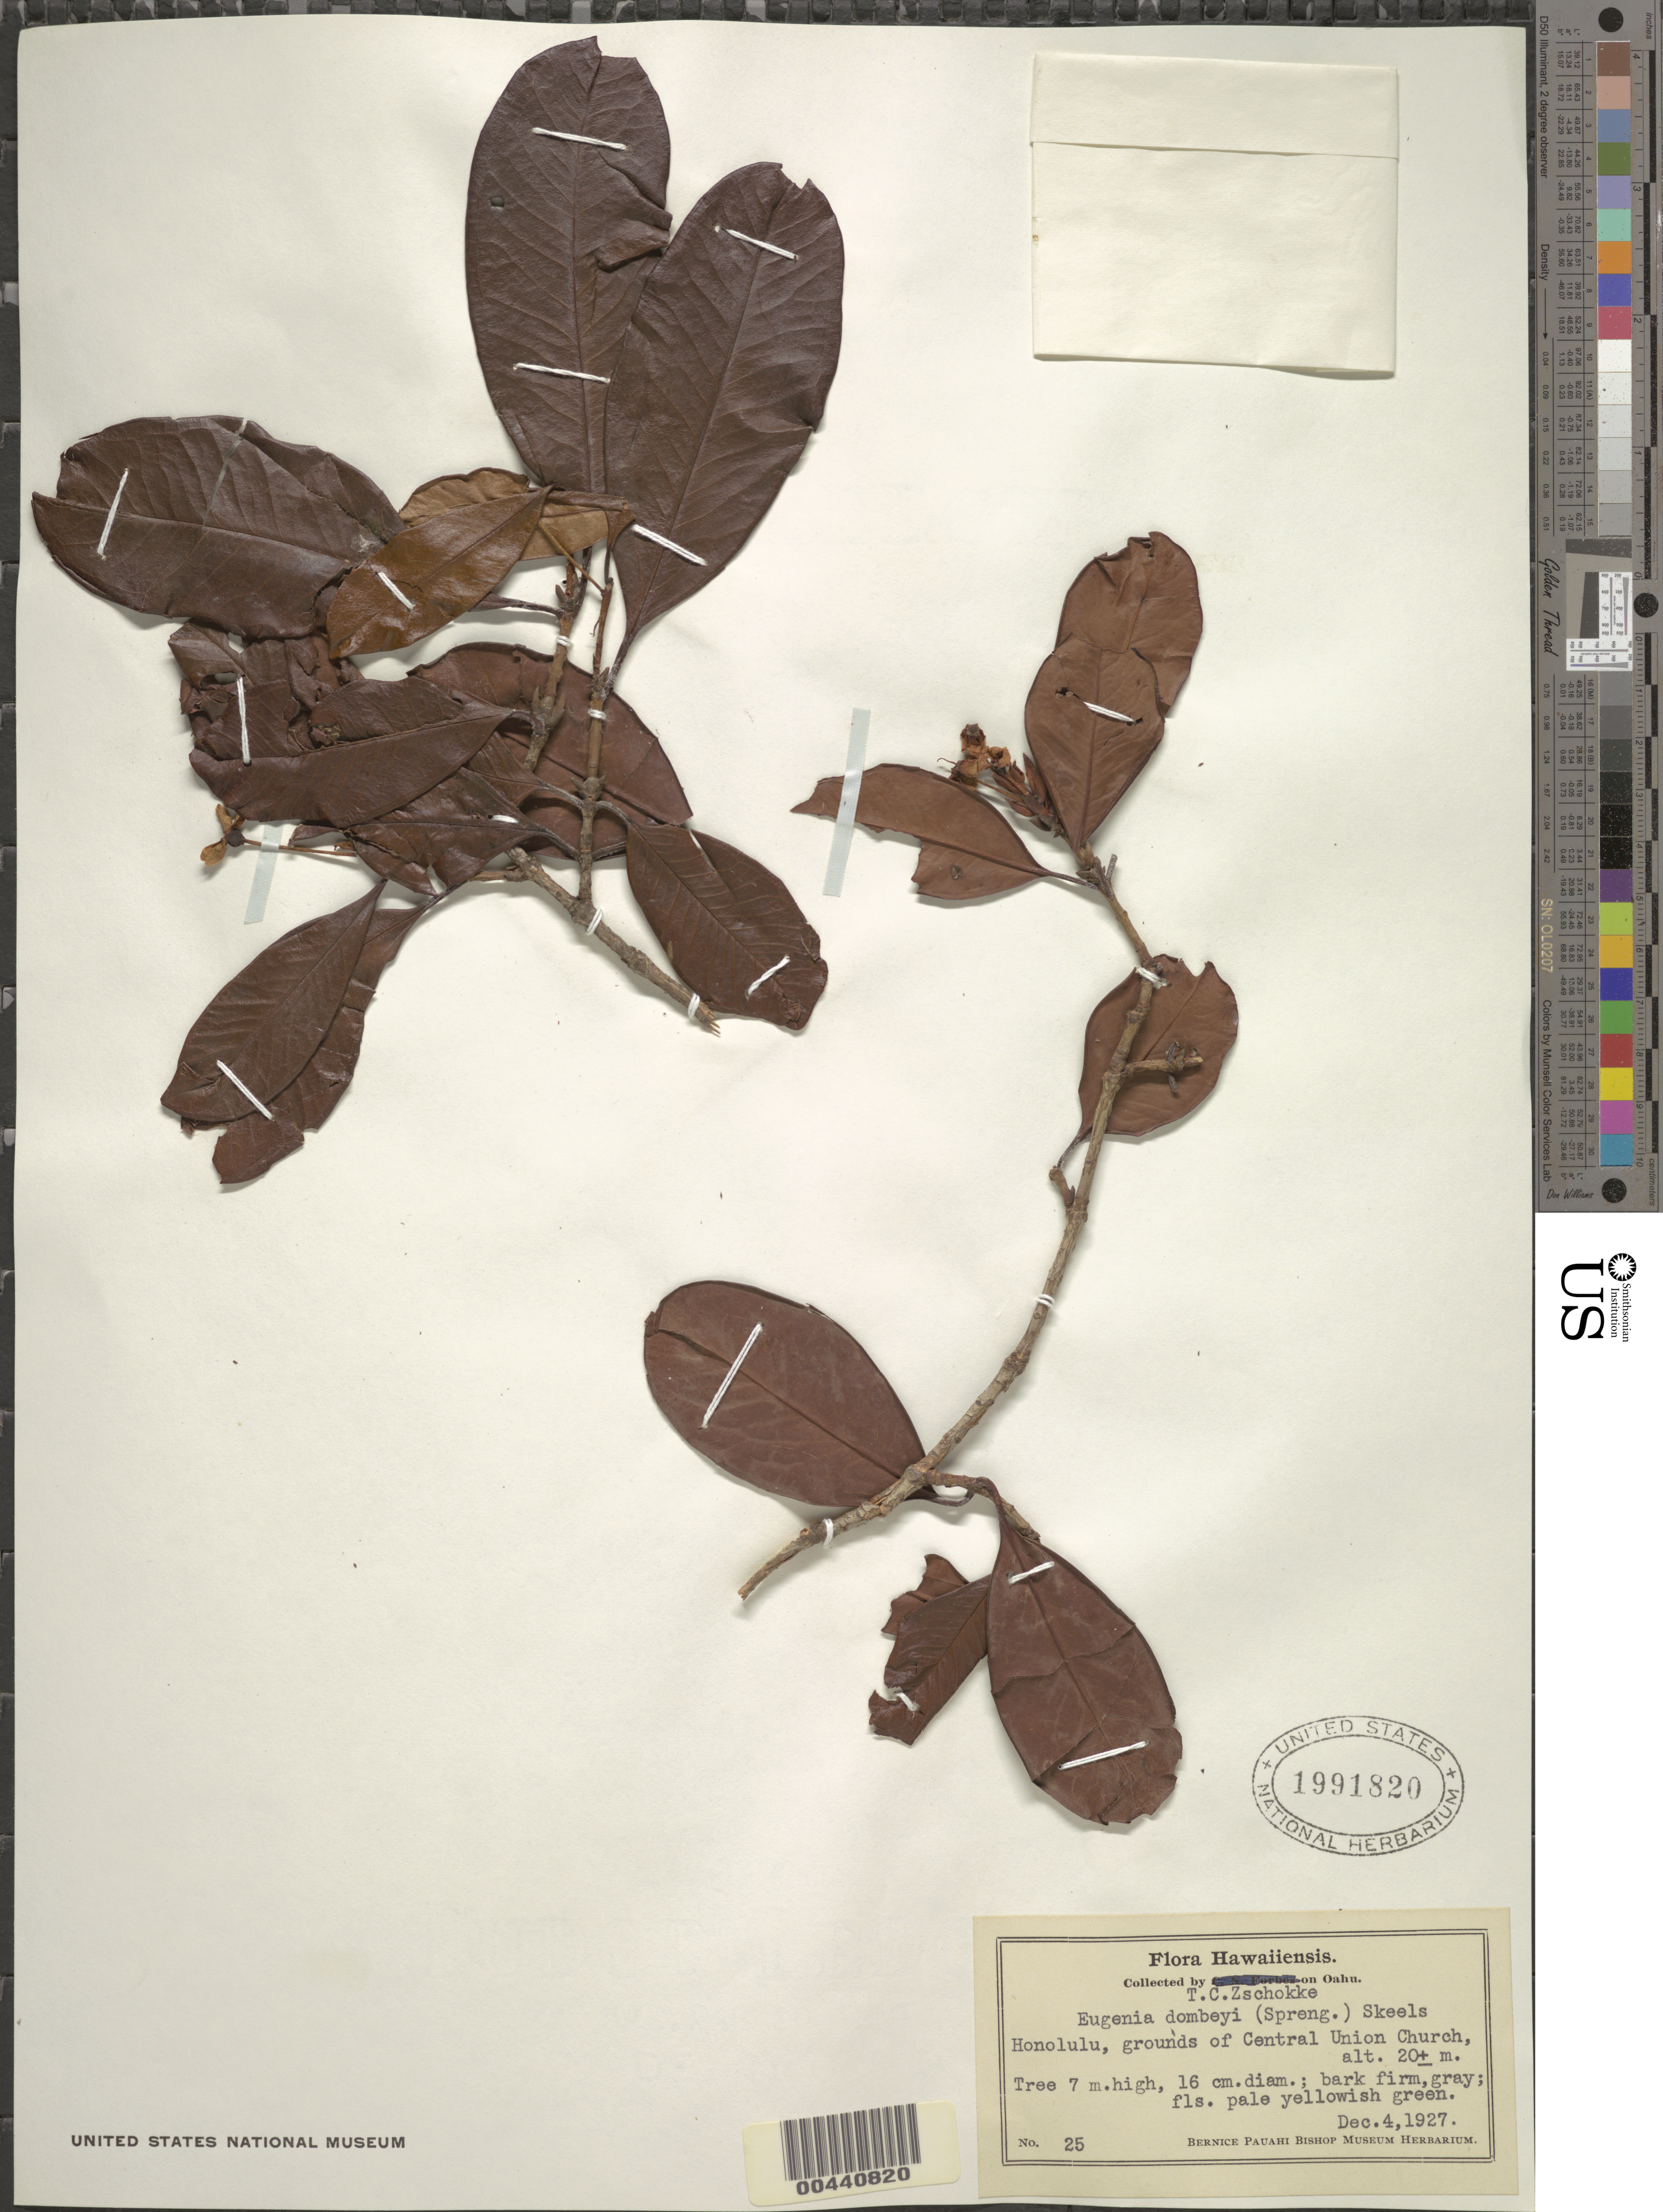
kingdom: Plantae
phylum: Tracheophyta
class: Magnoliopsida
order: Myrtales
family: Myrtaceae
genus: Eugenia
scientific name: Eugenia dombeyi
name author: Skeels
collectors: T. C. Zschokke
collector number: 25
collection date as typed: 4 Dec 1927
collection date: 1927-12-04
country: United States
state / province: Hawaii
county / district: Honolulu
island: Oahu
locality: Honolulu, grounds of Central Union Church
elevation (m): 20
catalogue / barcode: US 1991820